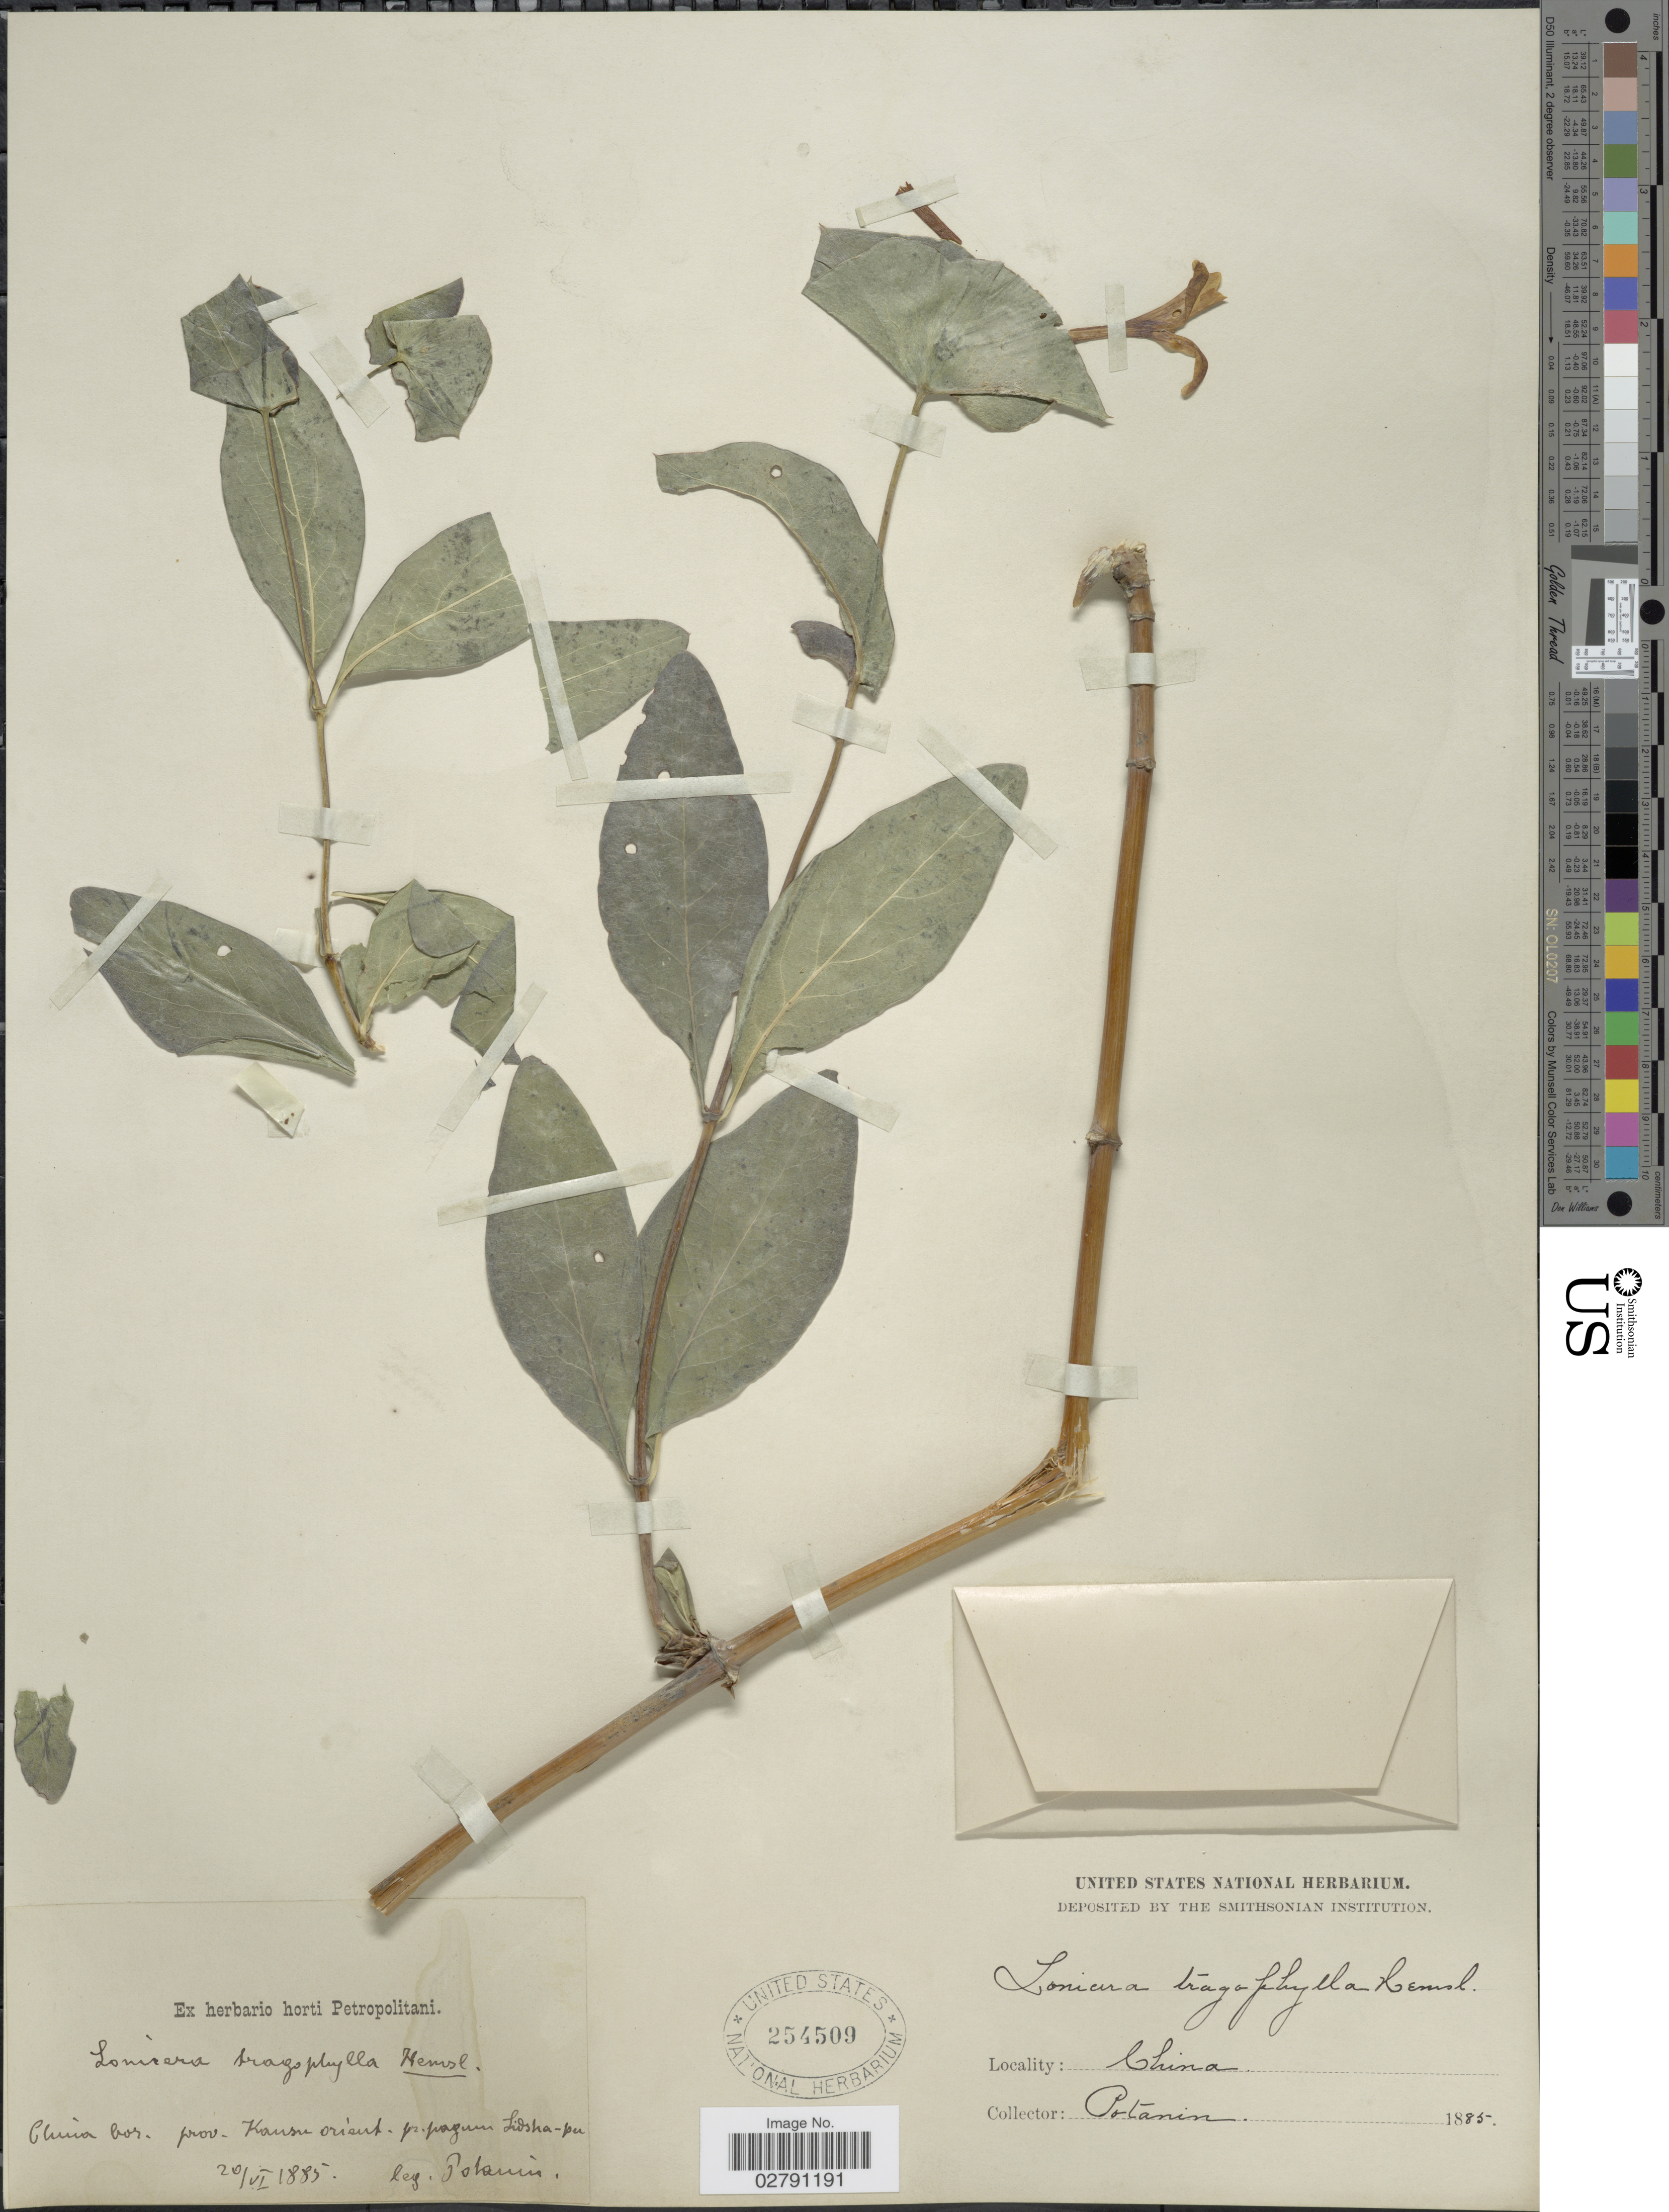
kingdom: Plantae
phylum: Tracheophyta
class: Magnoliopsida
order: Dipsacales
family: Caprifoliaceae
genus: Lonicera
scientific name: Lonicera tragophylla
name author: Hemsl.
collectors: Potanin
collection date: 1885-06-20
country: China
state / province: Gansu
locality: China bor. prov. Kansu orient-pr. pagum Lidsha-pu.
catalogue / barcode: US 254509